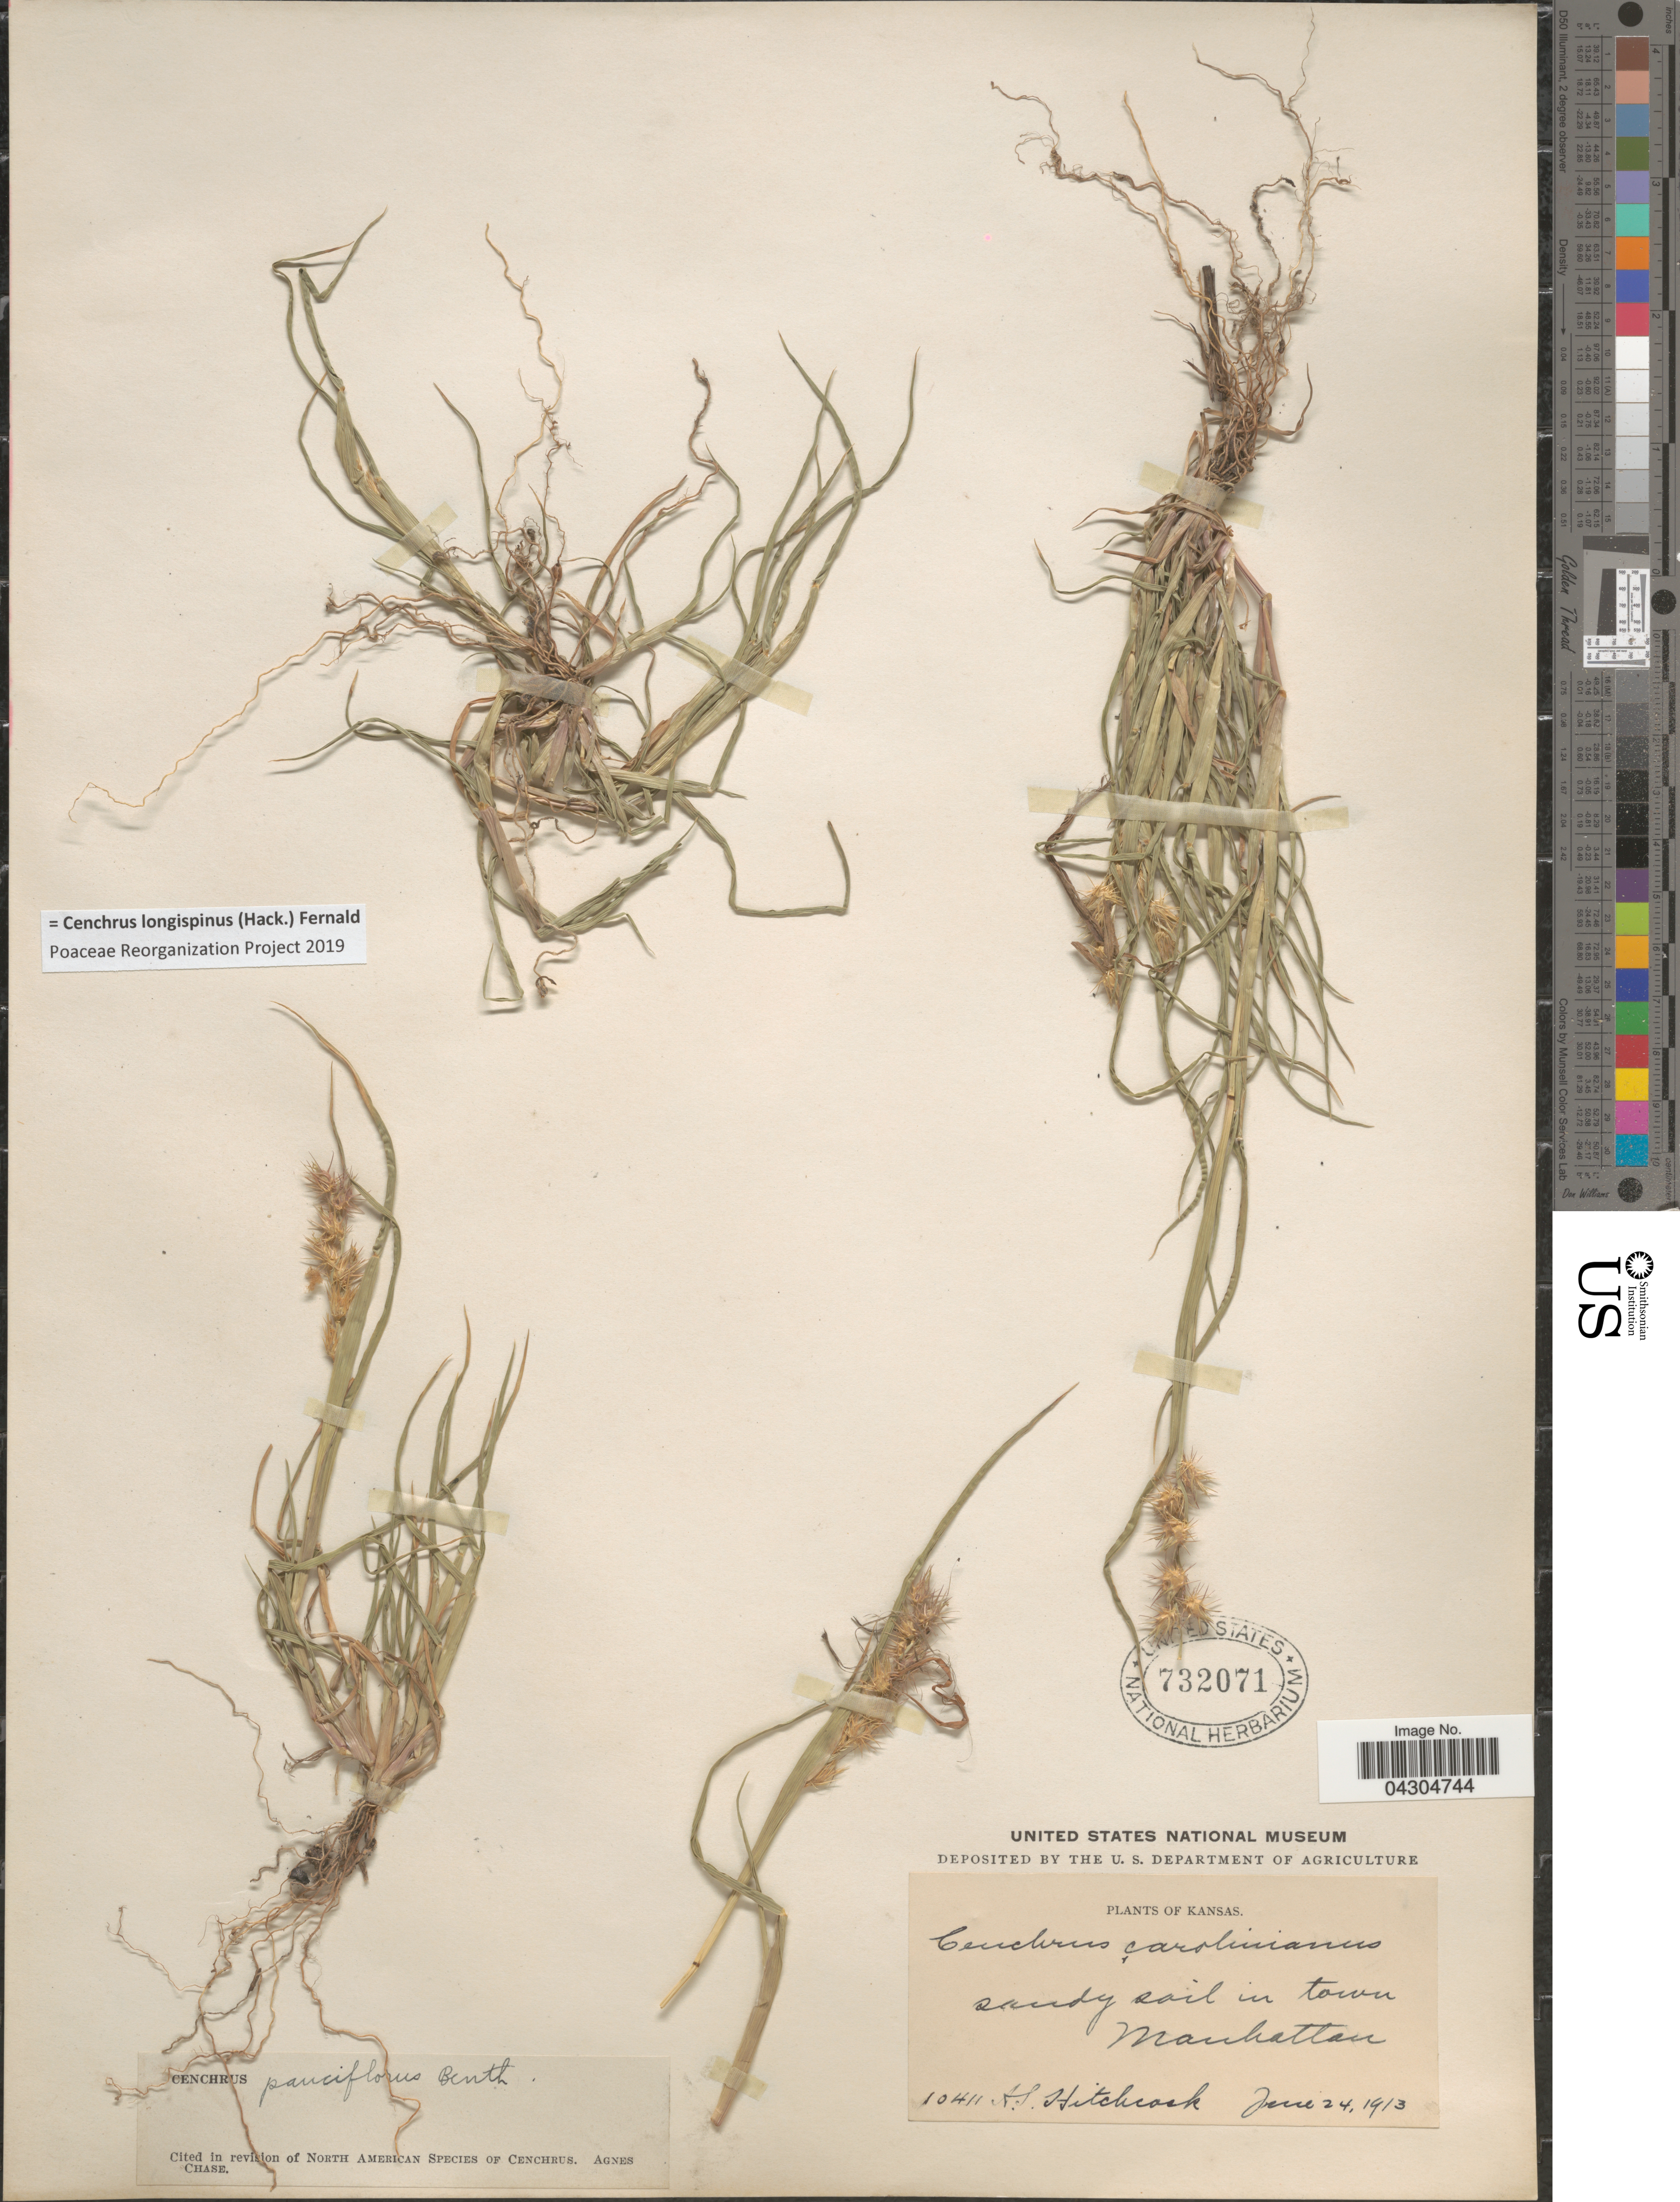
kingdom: Plantae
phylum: Tracheophyta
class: Liliopsida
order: Poales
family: Poaceae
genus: Cenchrus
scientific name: Cenchrus longispinus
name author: (Hack.) Fernald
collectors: A. S. Hitchcock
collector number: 10411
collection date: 1913-06-24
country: United States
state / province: Kansas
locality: Sandy soil in town Manhattan.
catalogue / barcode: US 732071